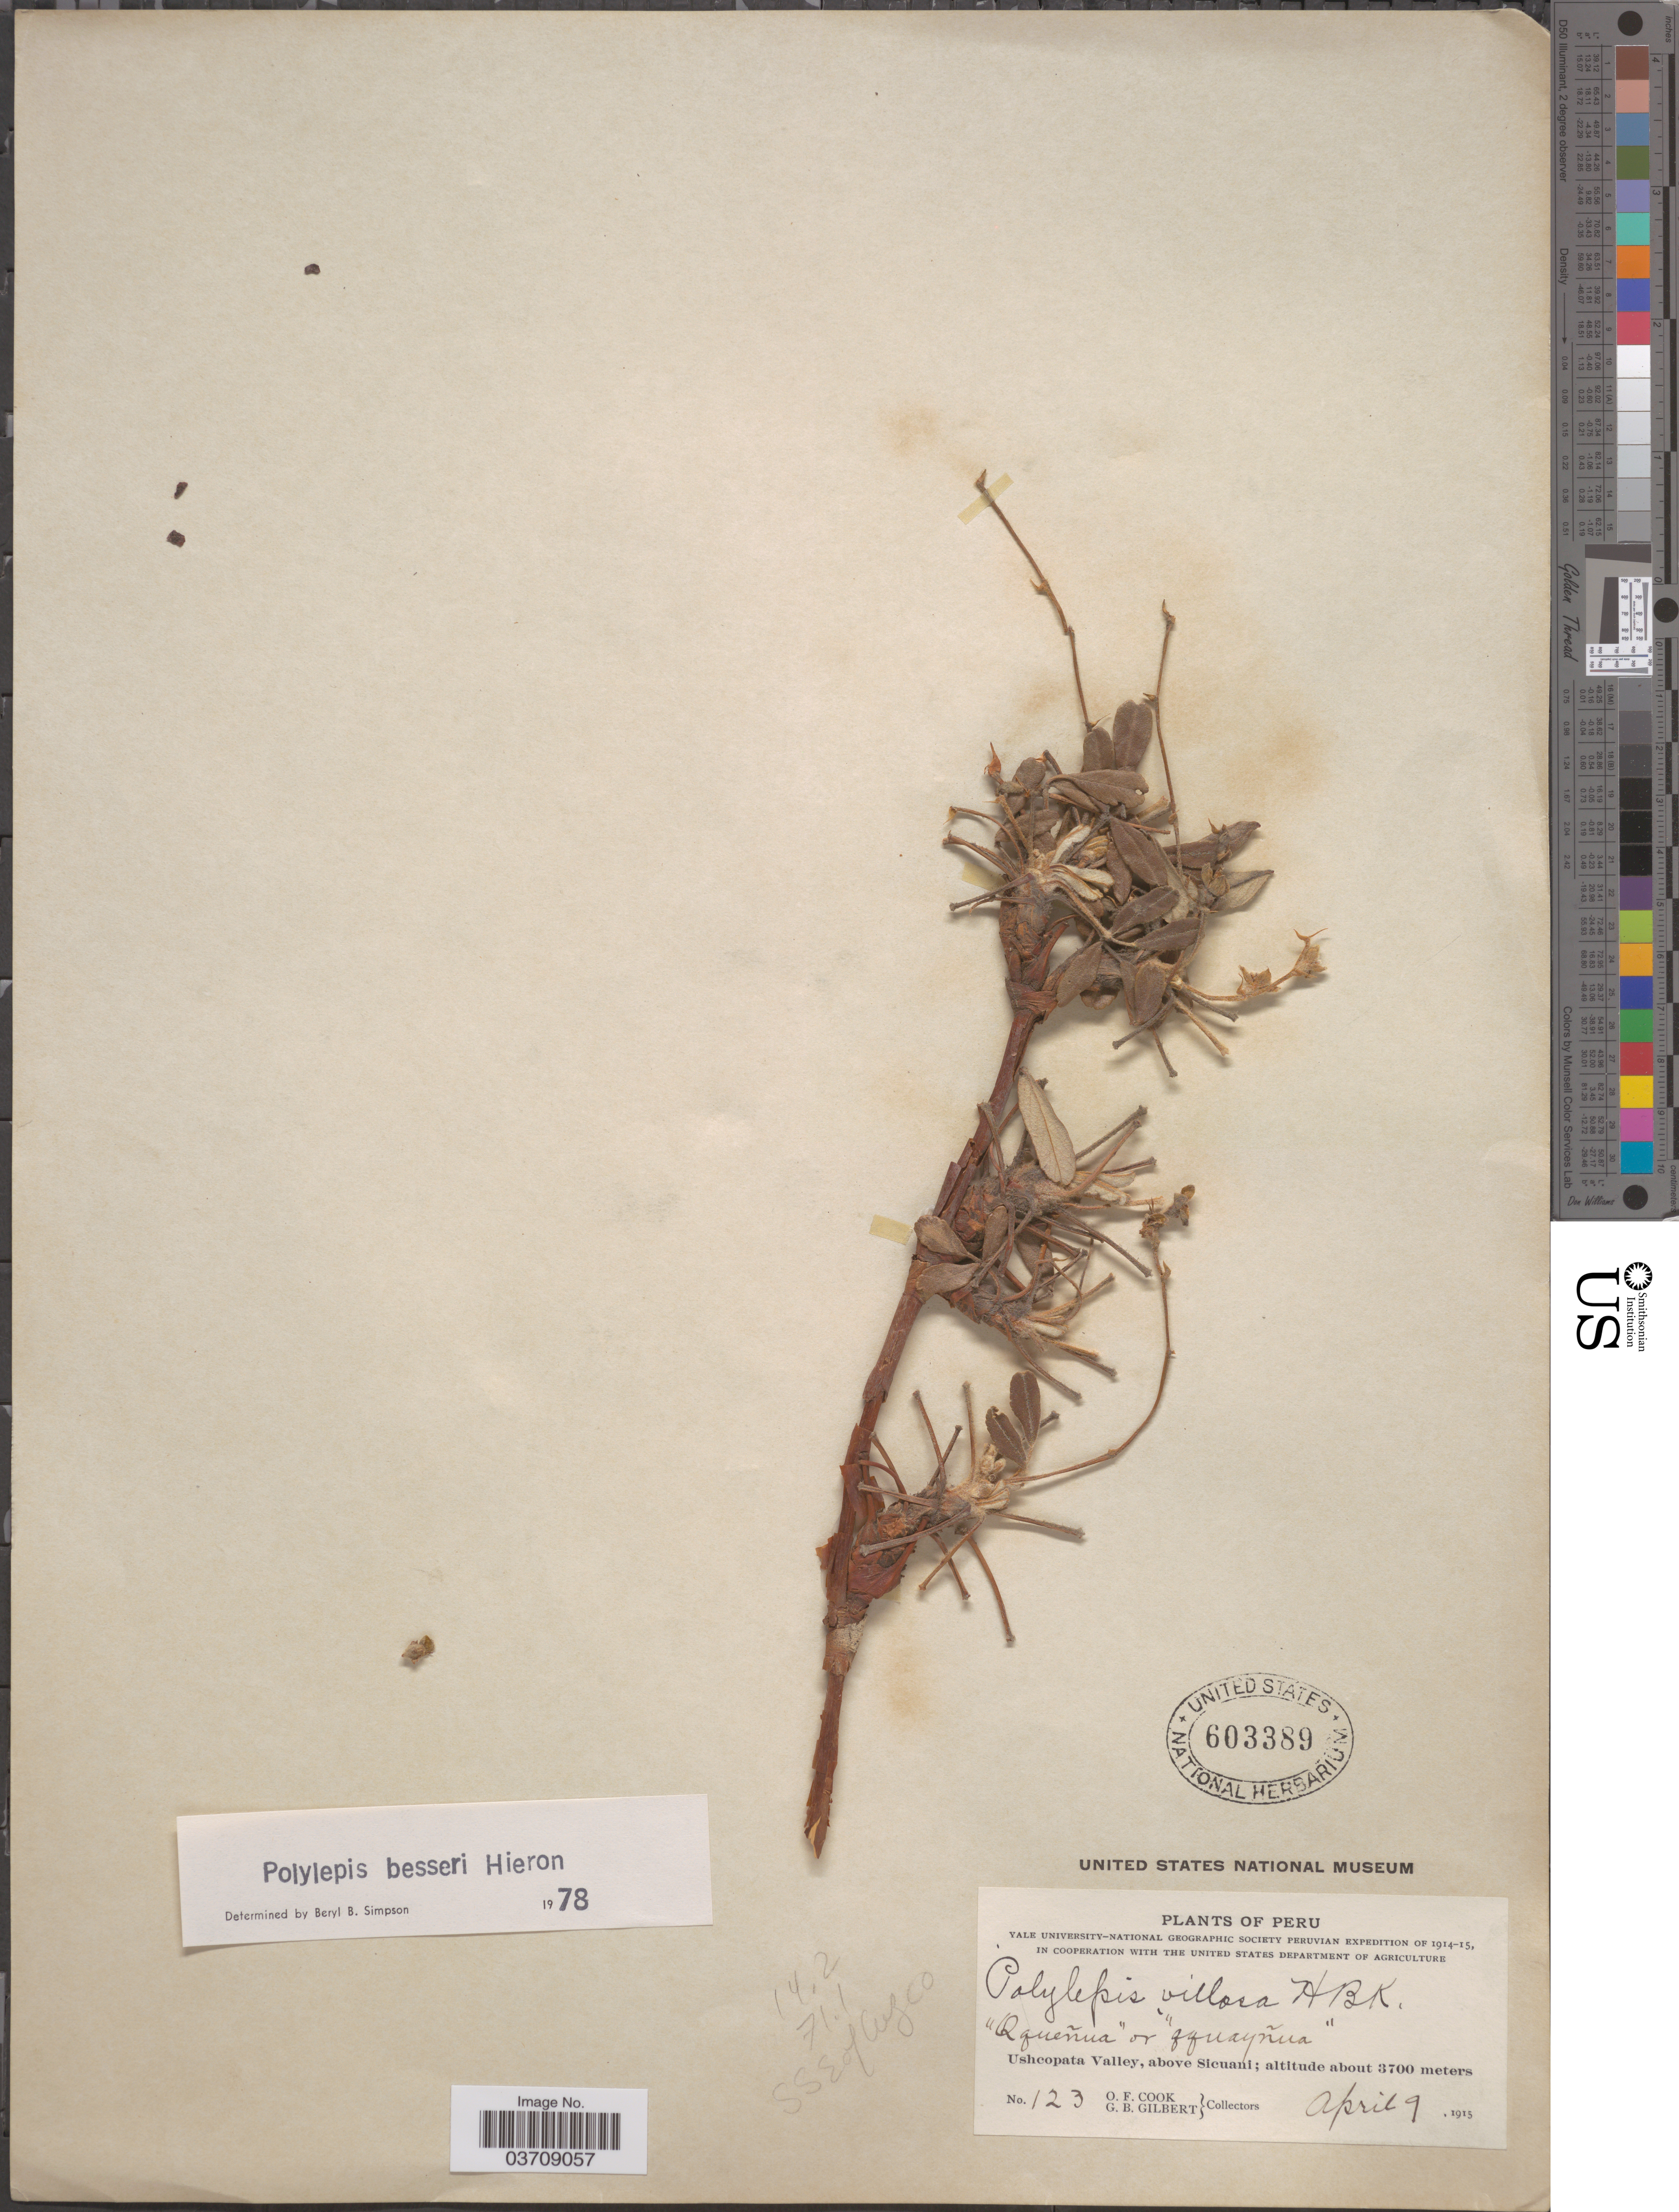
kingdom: Plantae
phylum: Tracheophyta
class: Magnoliopsida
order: Rosales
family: Rosaceae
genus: Polylepis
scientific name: Polylepis besseri subsp. besseri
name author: Hieron.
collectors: O. F. Cook & G. B. Gilbert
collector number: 123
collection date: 1915-04-09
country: Peru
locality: Ushcopata Valley, above Sicuani.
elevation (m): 3700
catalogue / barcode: US 603389